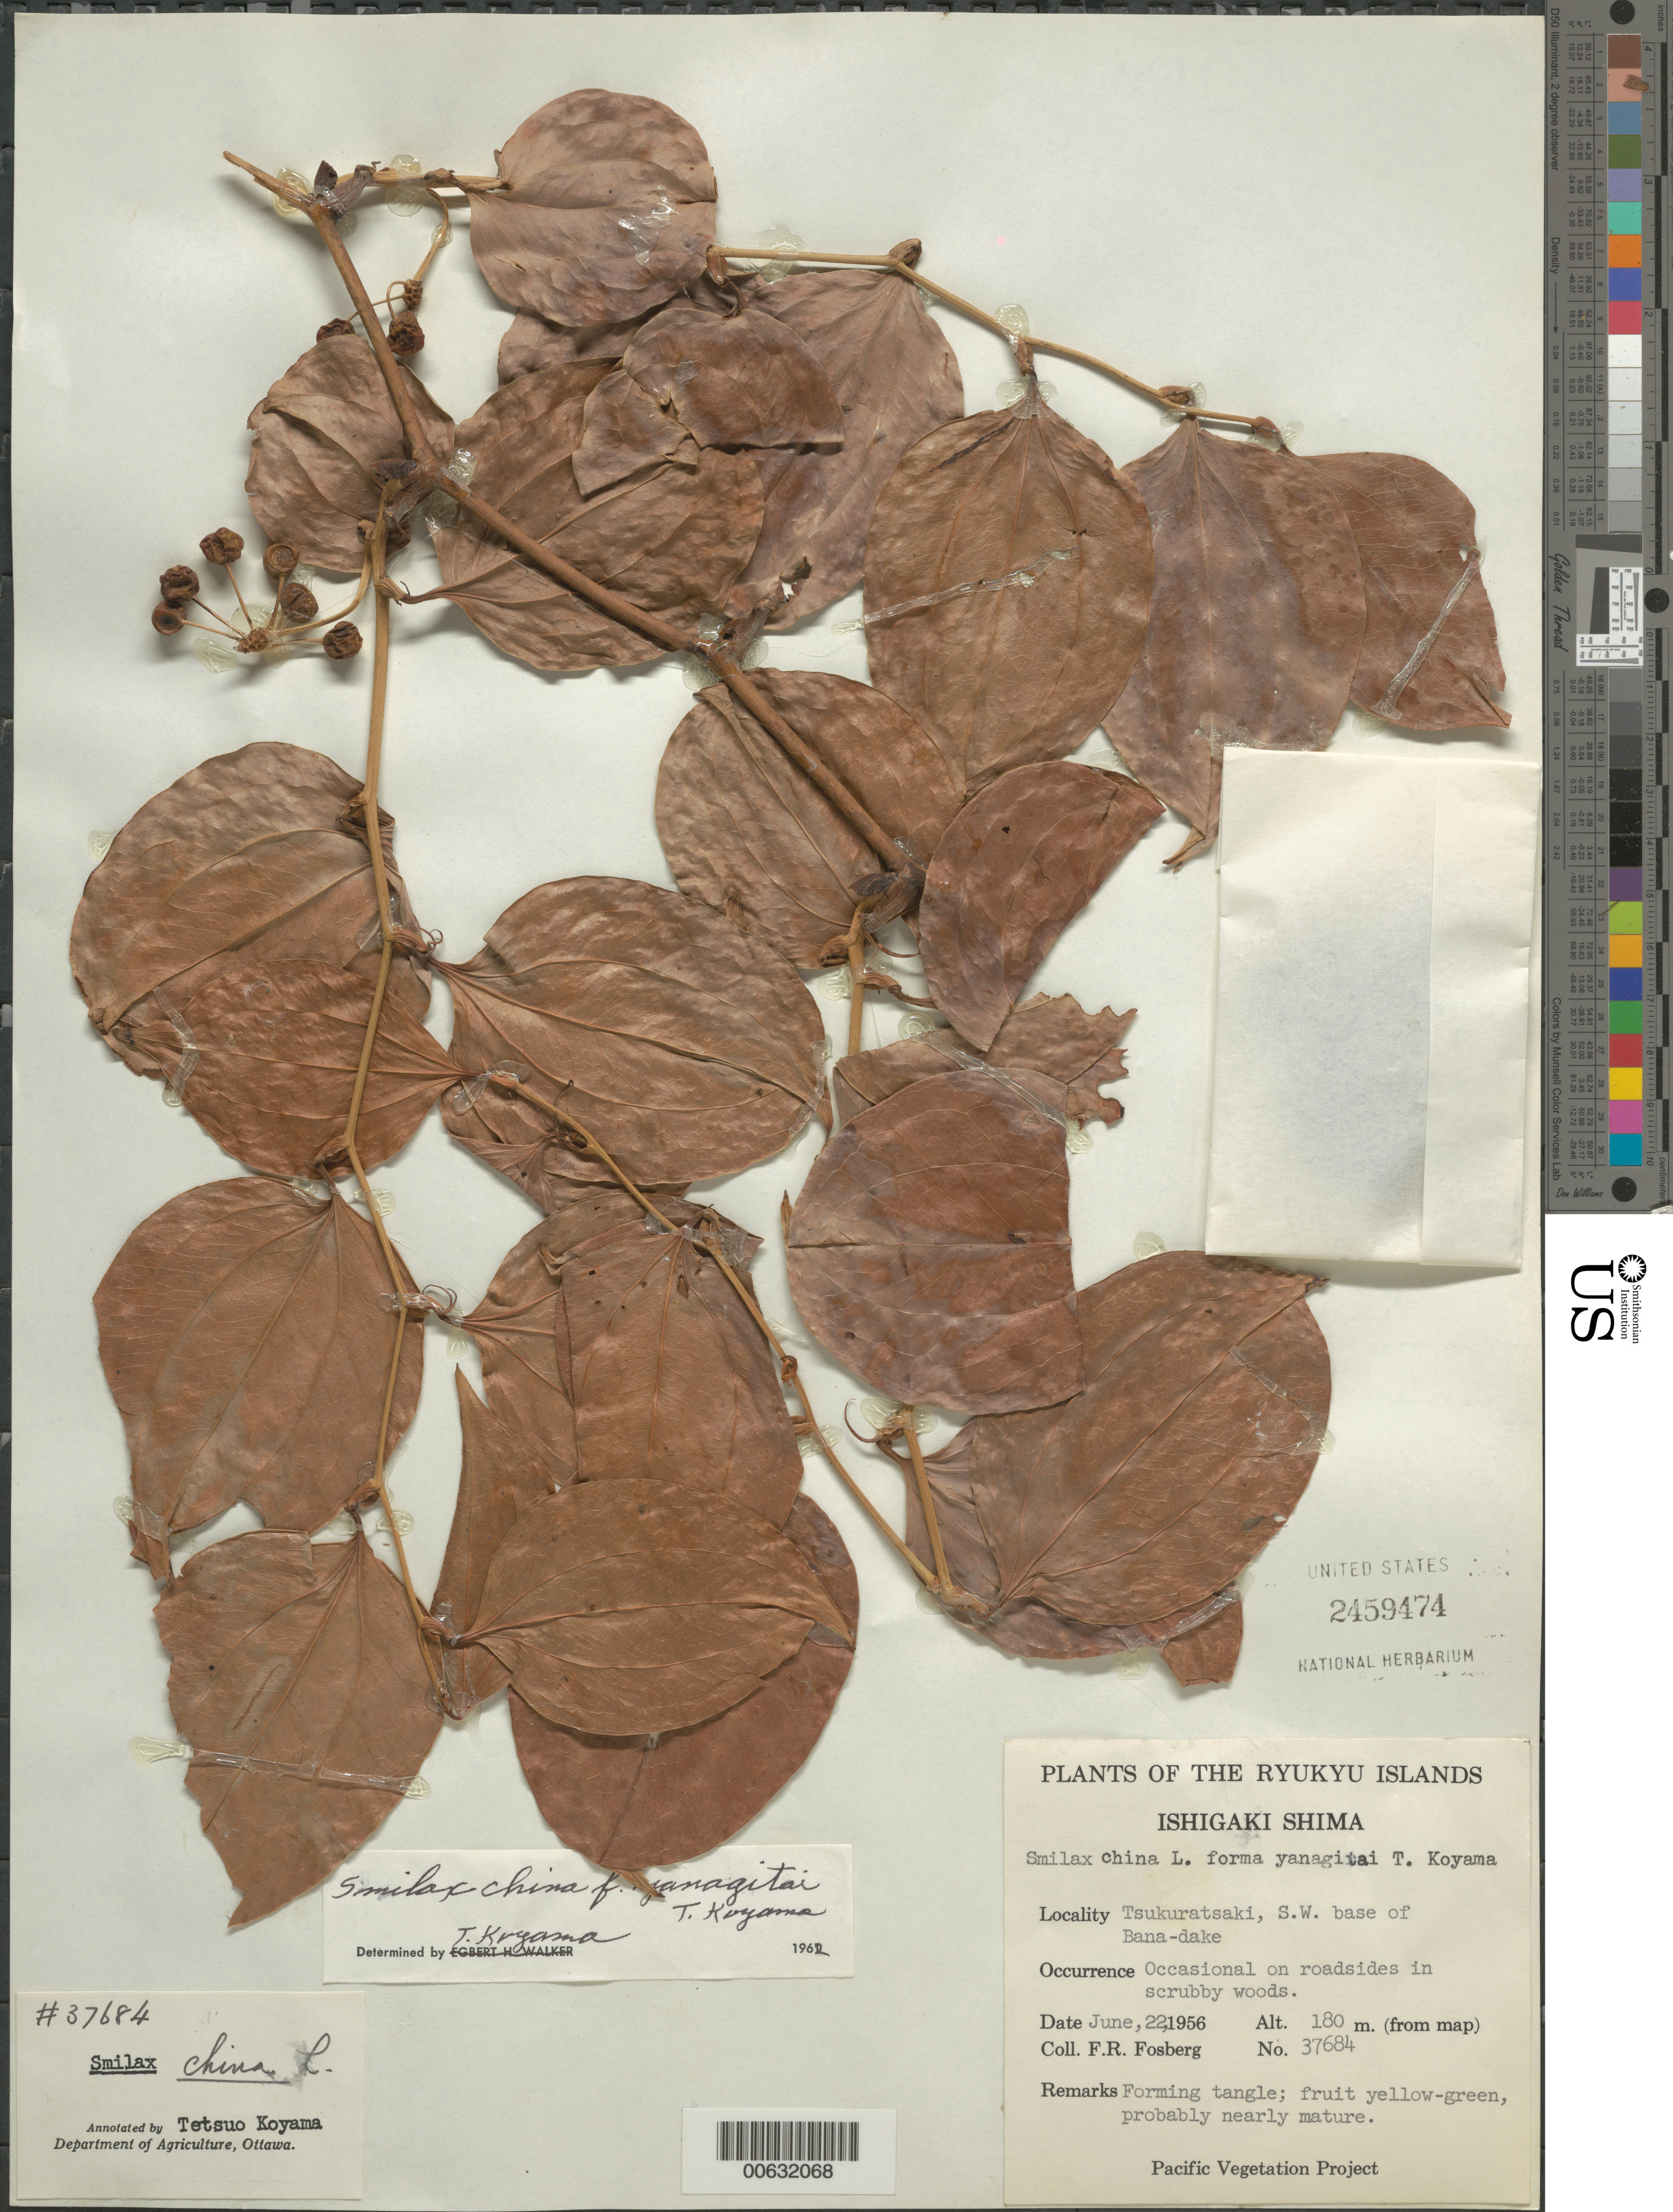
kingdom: Plantae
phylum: Tracheophyta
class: Liliopsida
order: Liliales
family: Smilacaceae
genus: Smilax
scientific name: Smilax china f. yanagitae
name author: T. Koyama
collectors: F. R. Fosberg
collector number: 37684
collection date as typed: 22 Jun 1956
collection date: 1956-06-22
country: Japan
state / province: Okinawa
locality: Ishigaki Shima, /tsukuratsaki, SW base of Bana-dake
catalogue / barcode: US 2459474